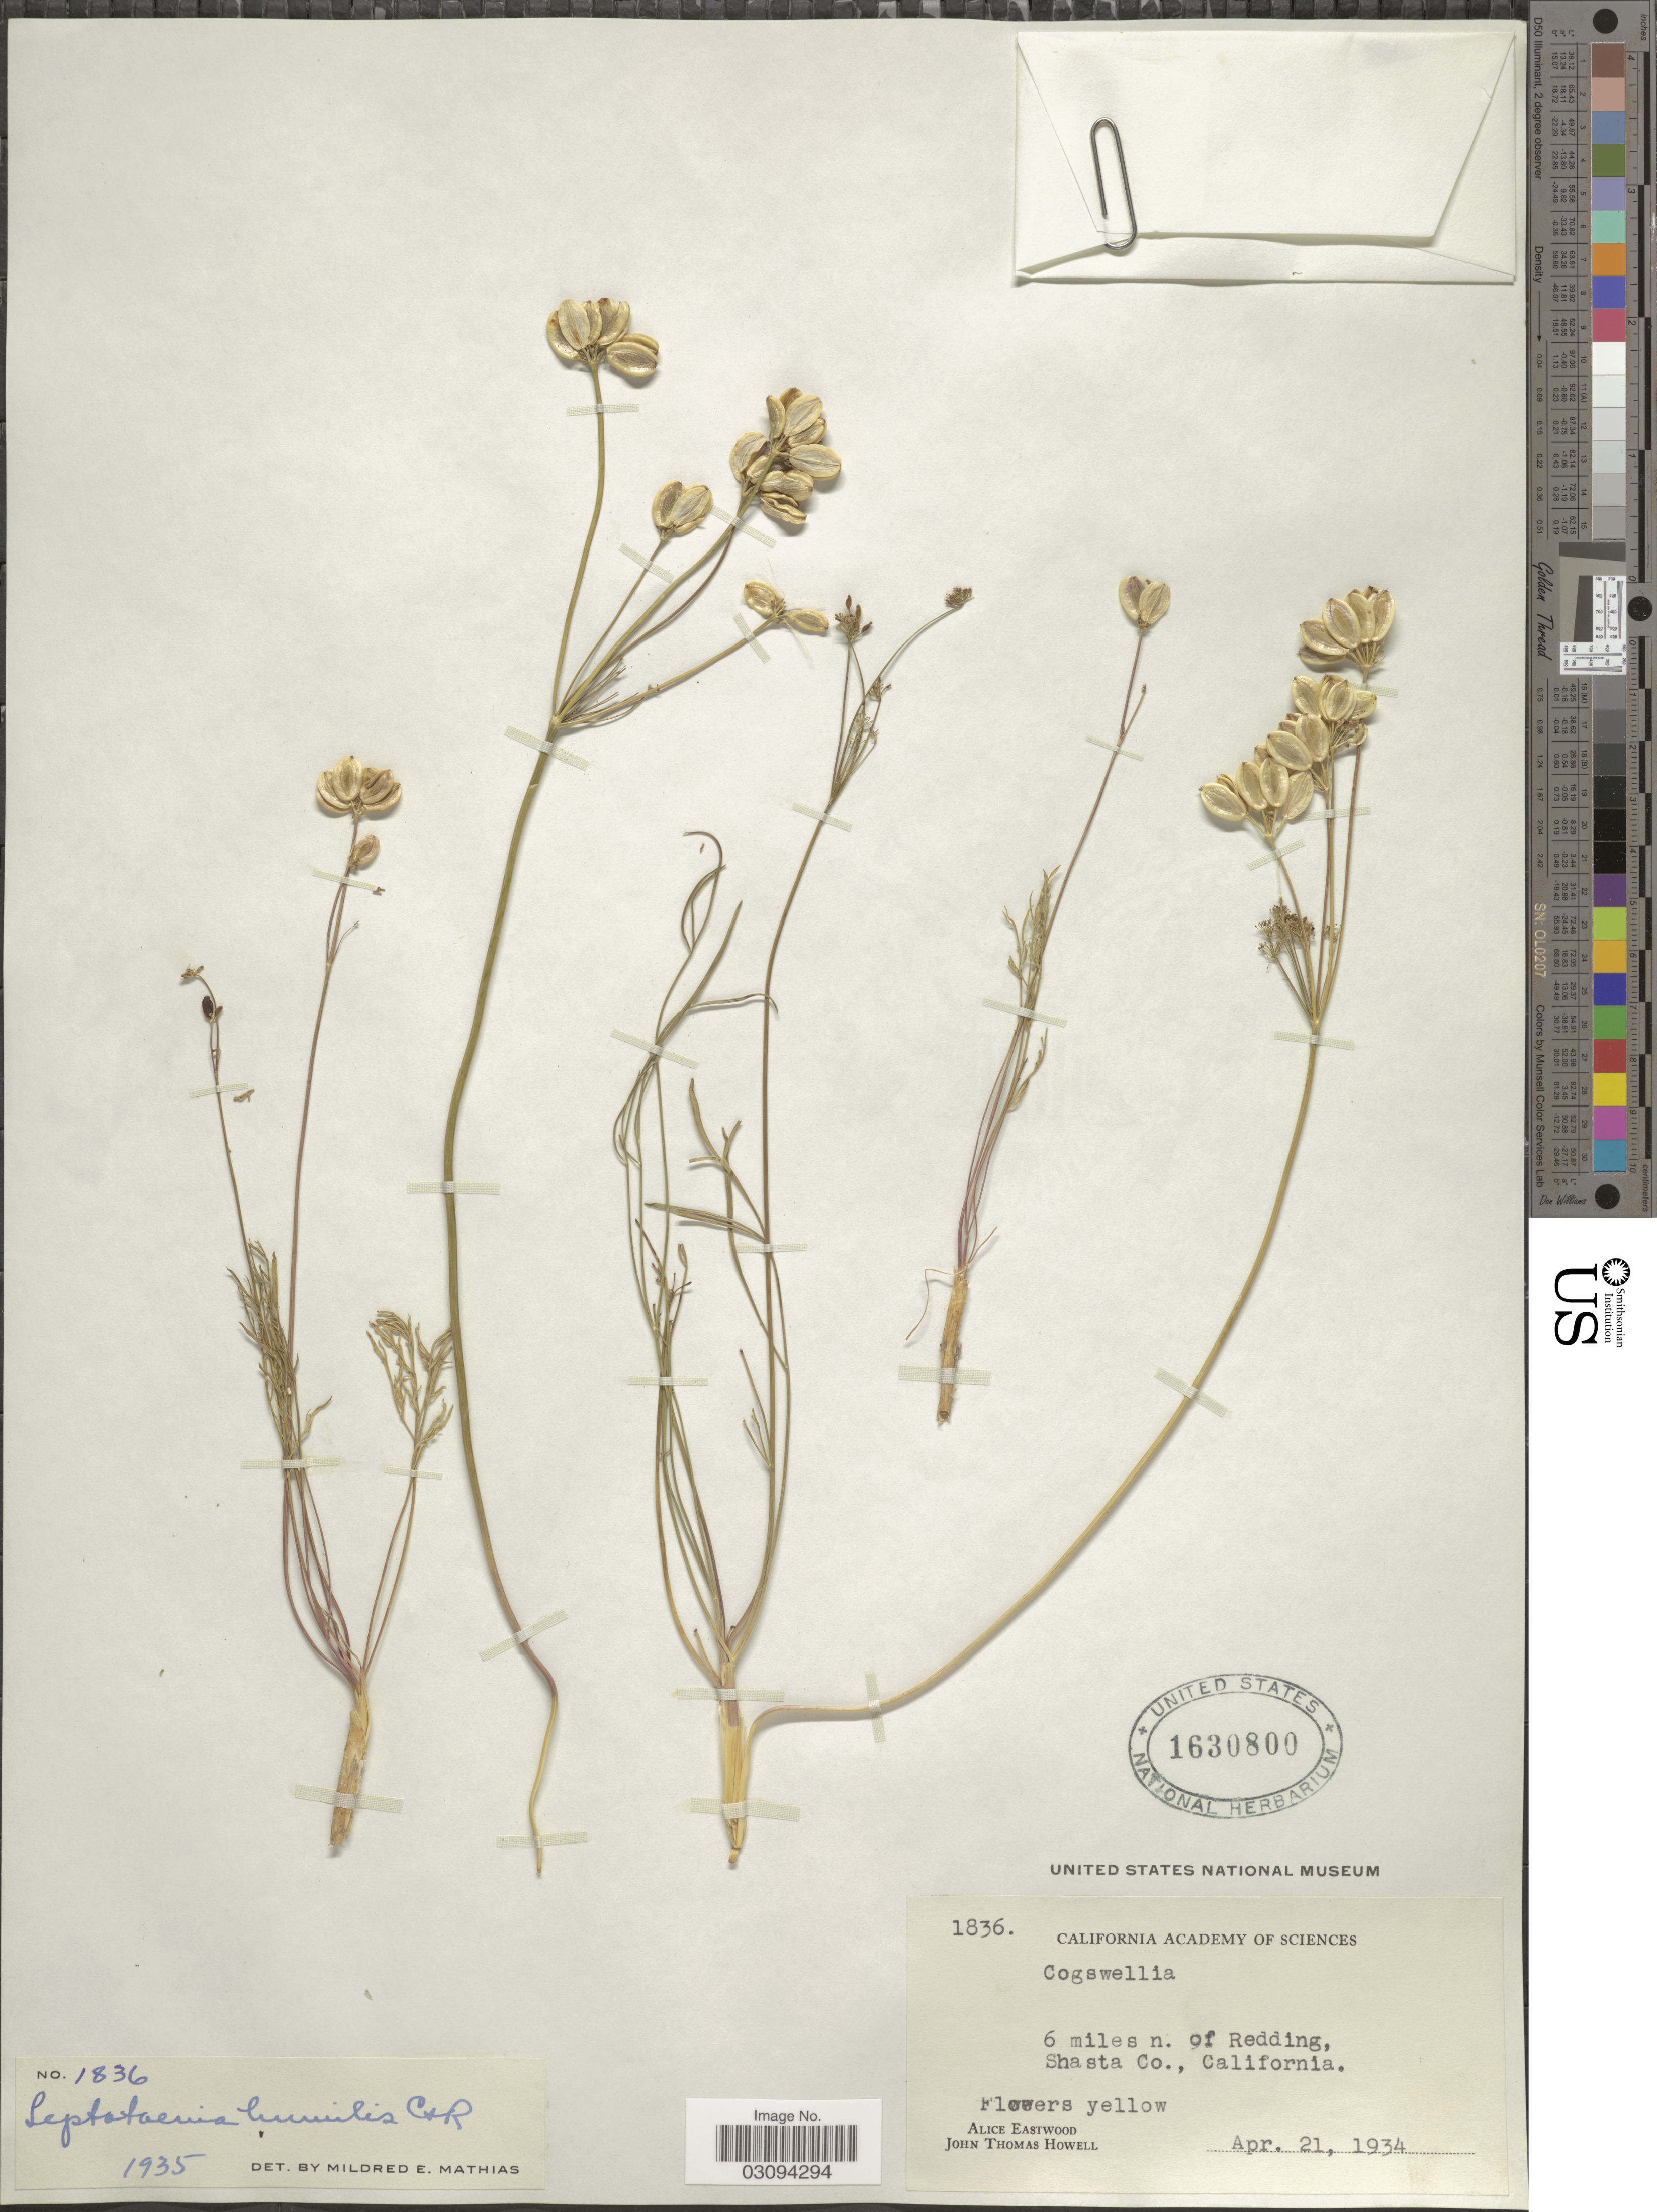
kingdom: Plantae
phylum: Tracheophyta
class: Magnoliopsida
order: Apiales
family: Apiaceae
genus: Lomatium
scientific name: Lomatium humile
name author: (J.M. Coult. & Rose) Hoover ex Mathias & Constance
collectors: A. Eastwood & J. T. Howell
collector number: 1836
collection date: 1934-04-21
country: United States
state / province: California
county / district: Shasta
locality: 6 miles n. of Redding, Shasta Co.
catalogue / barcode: US 1630800